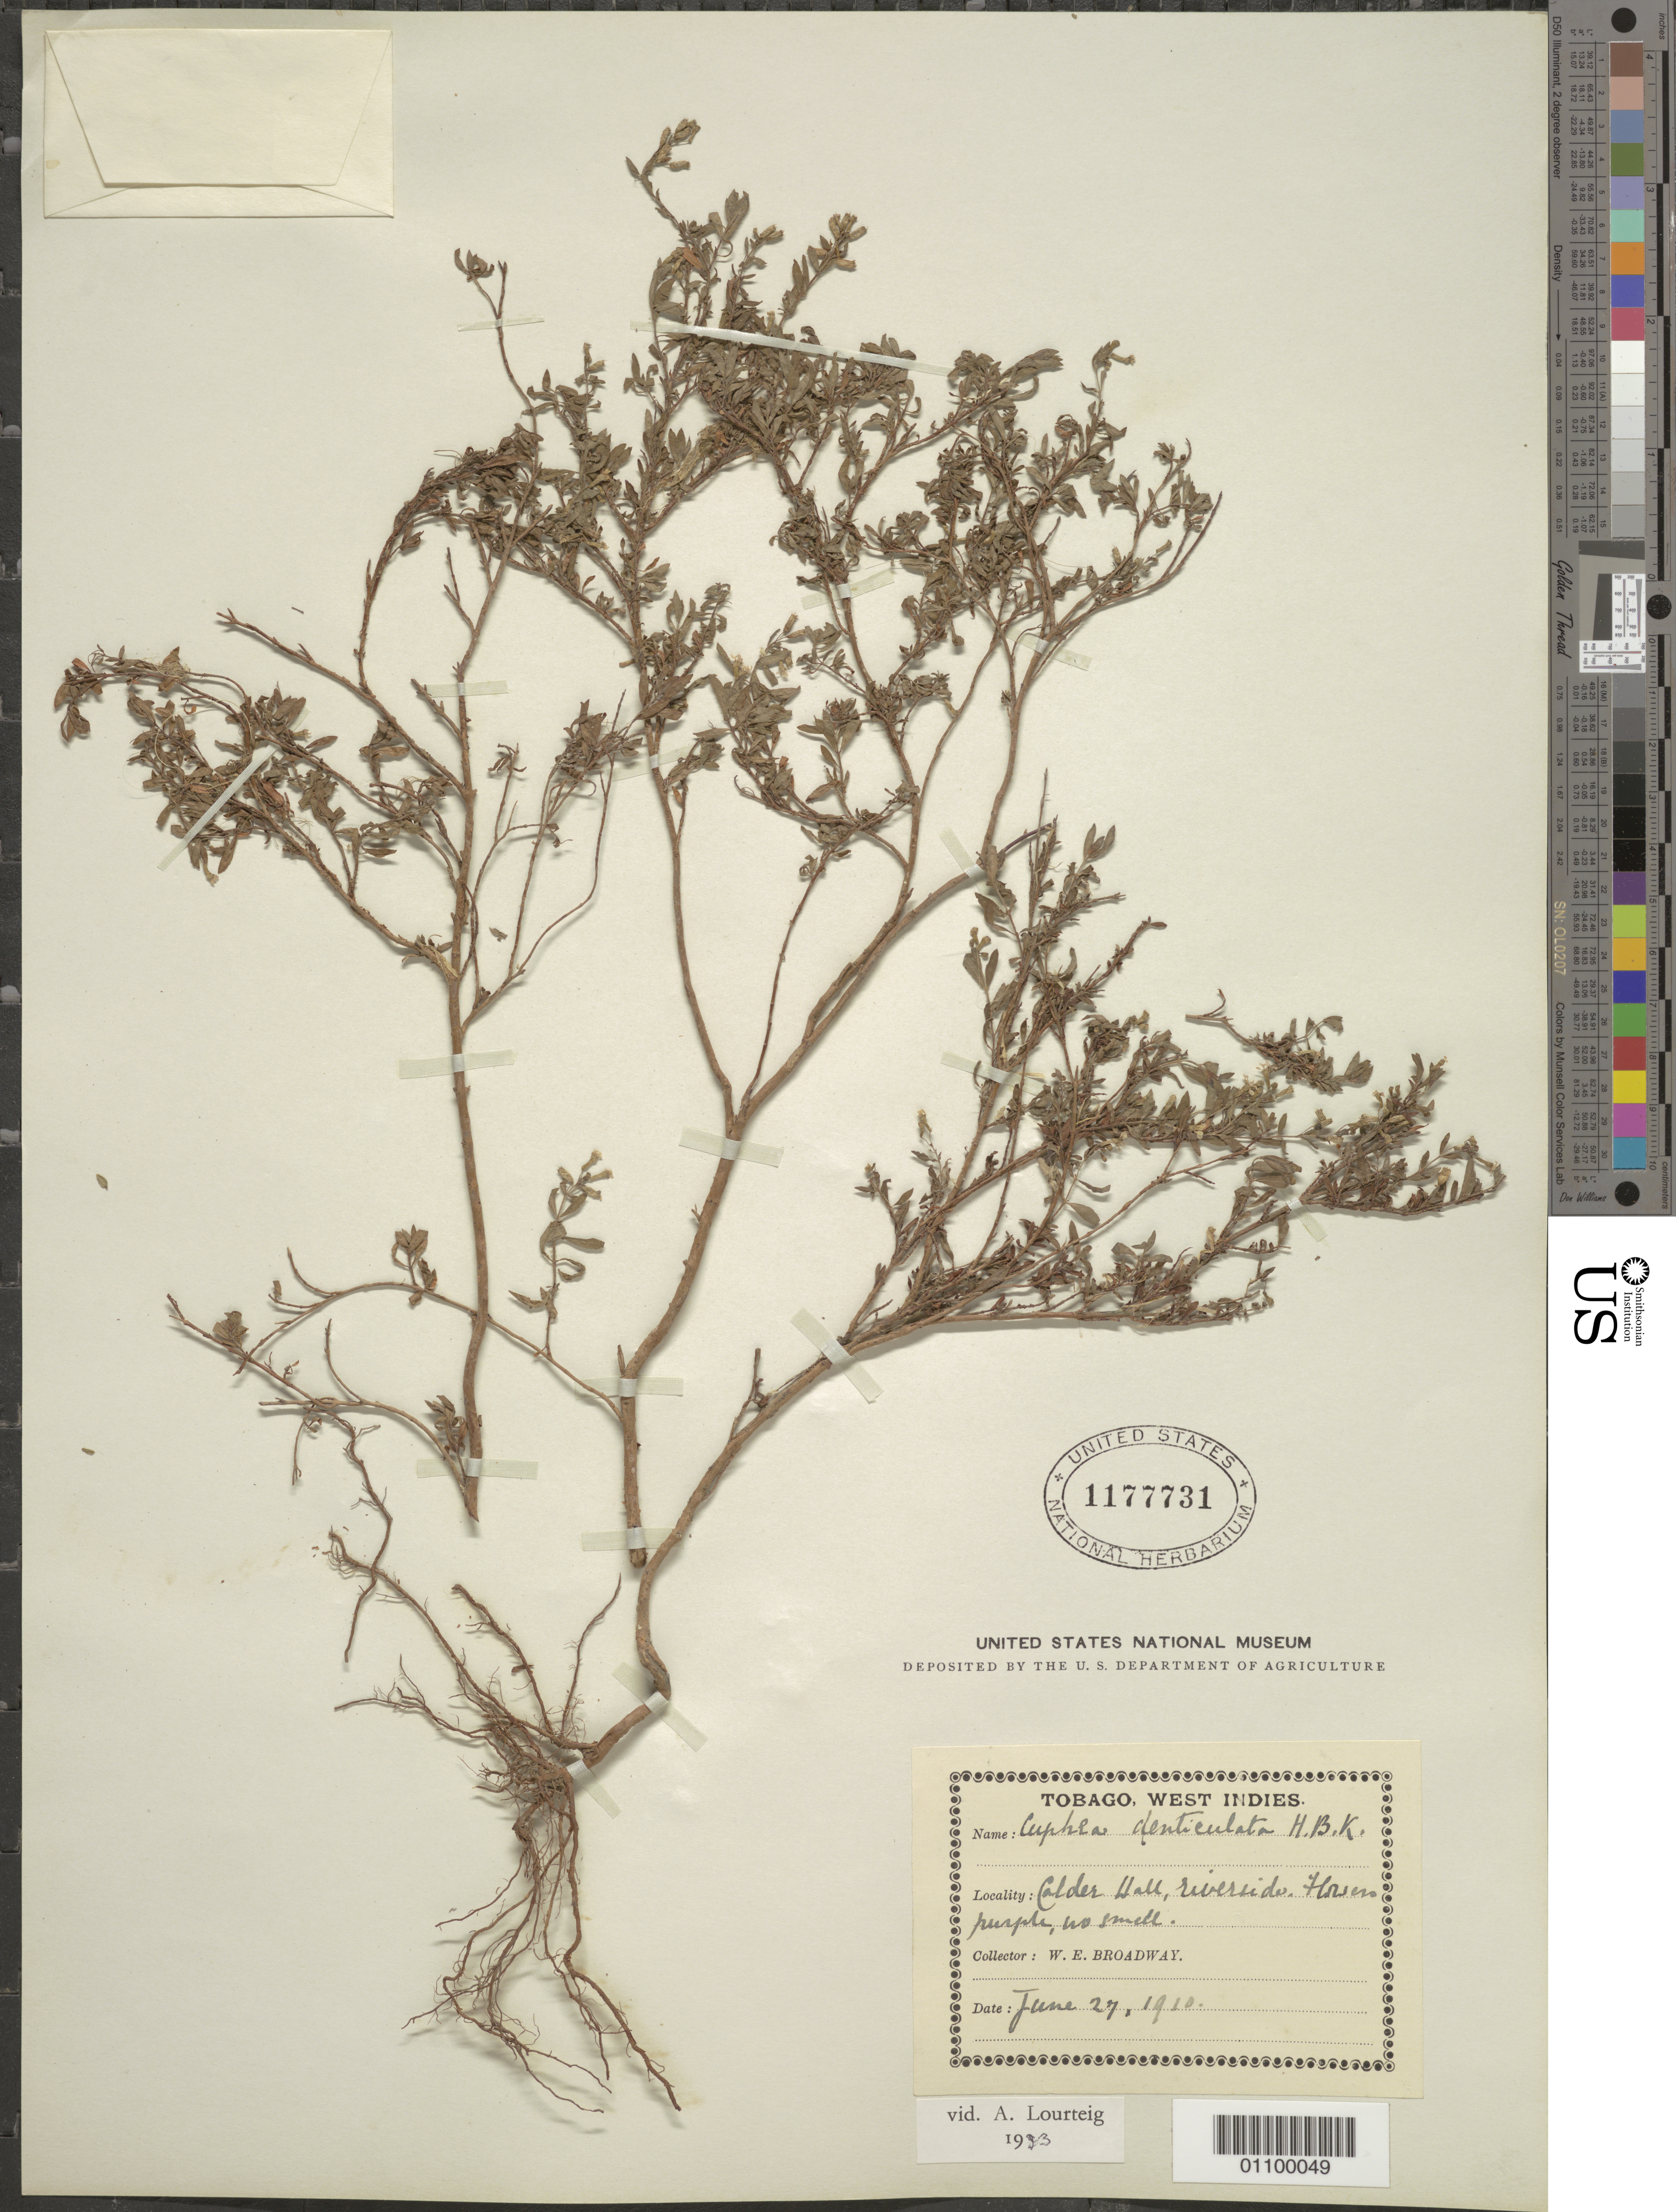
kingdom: Plantae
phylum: Tracheophyta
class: Magnoliopsida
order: Myrtales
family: Lythraceae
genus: Cuphea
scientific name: Cuphea ignea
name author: A. DC.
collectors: W. E. Broadway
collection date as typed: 27 Jun 1910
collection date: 1910-06-27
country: Trinidad and Tobago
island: Tobago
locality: Calder Hall, riverside.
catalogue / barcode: US 1177731